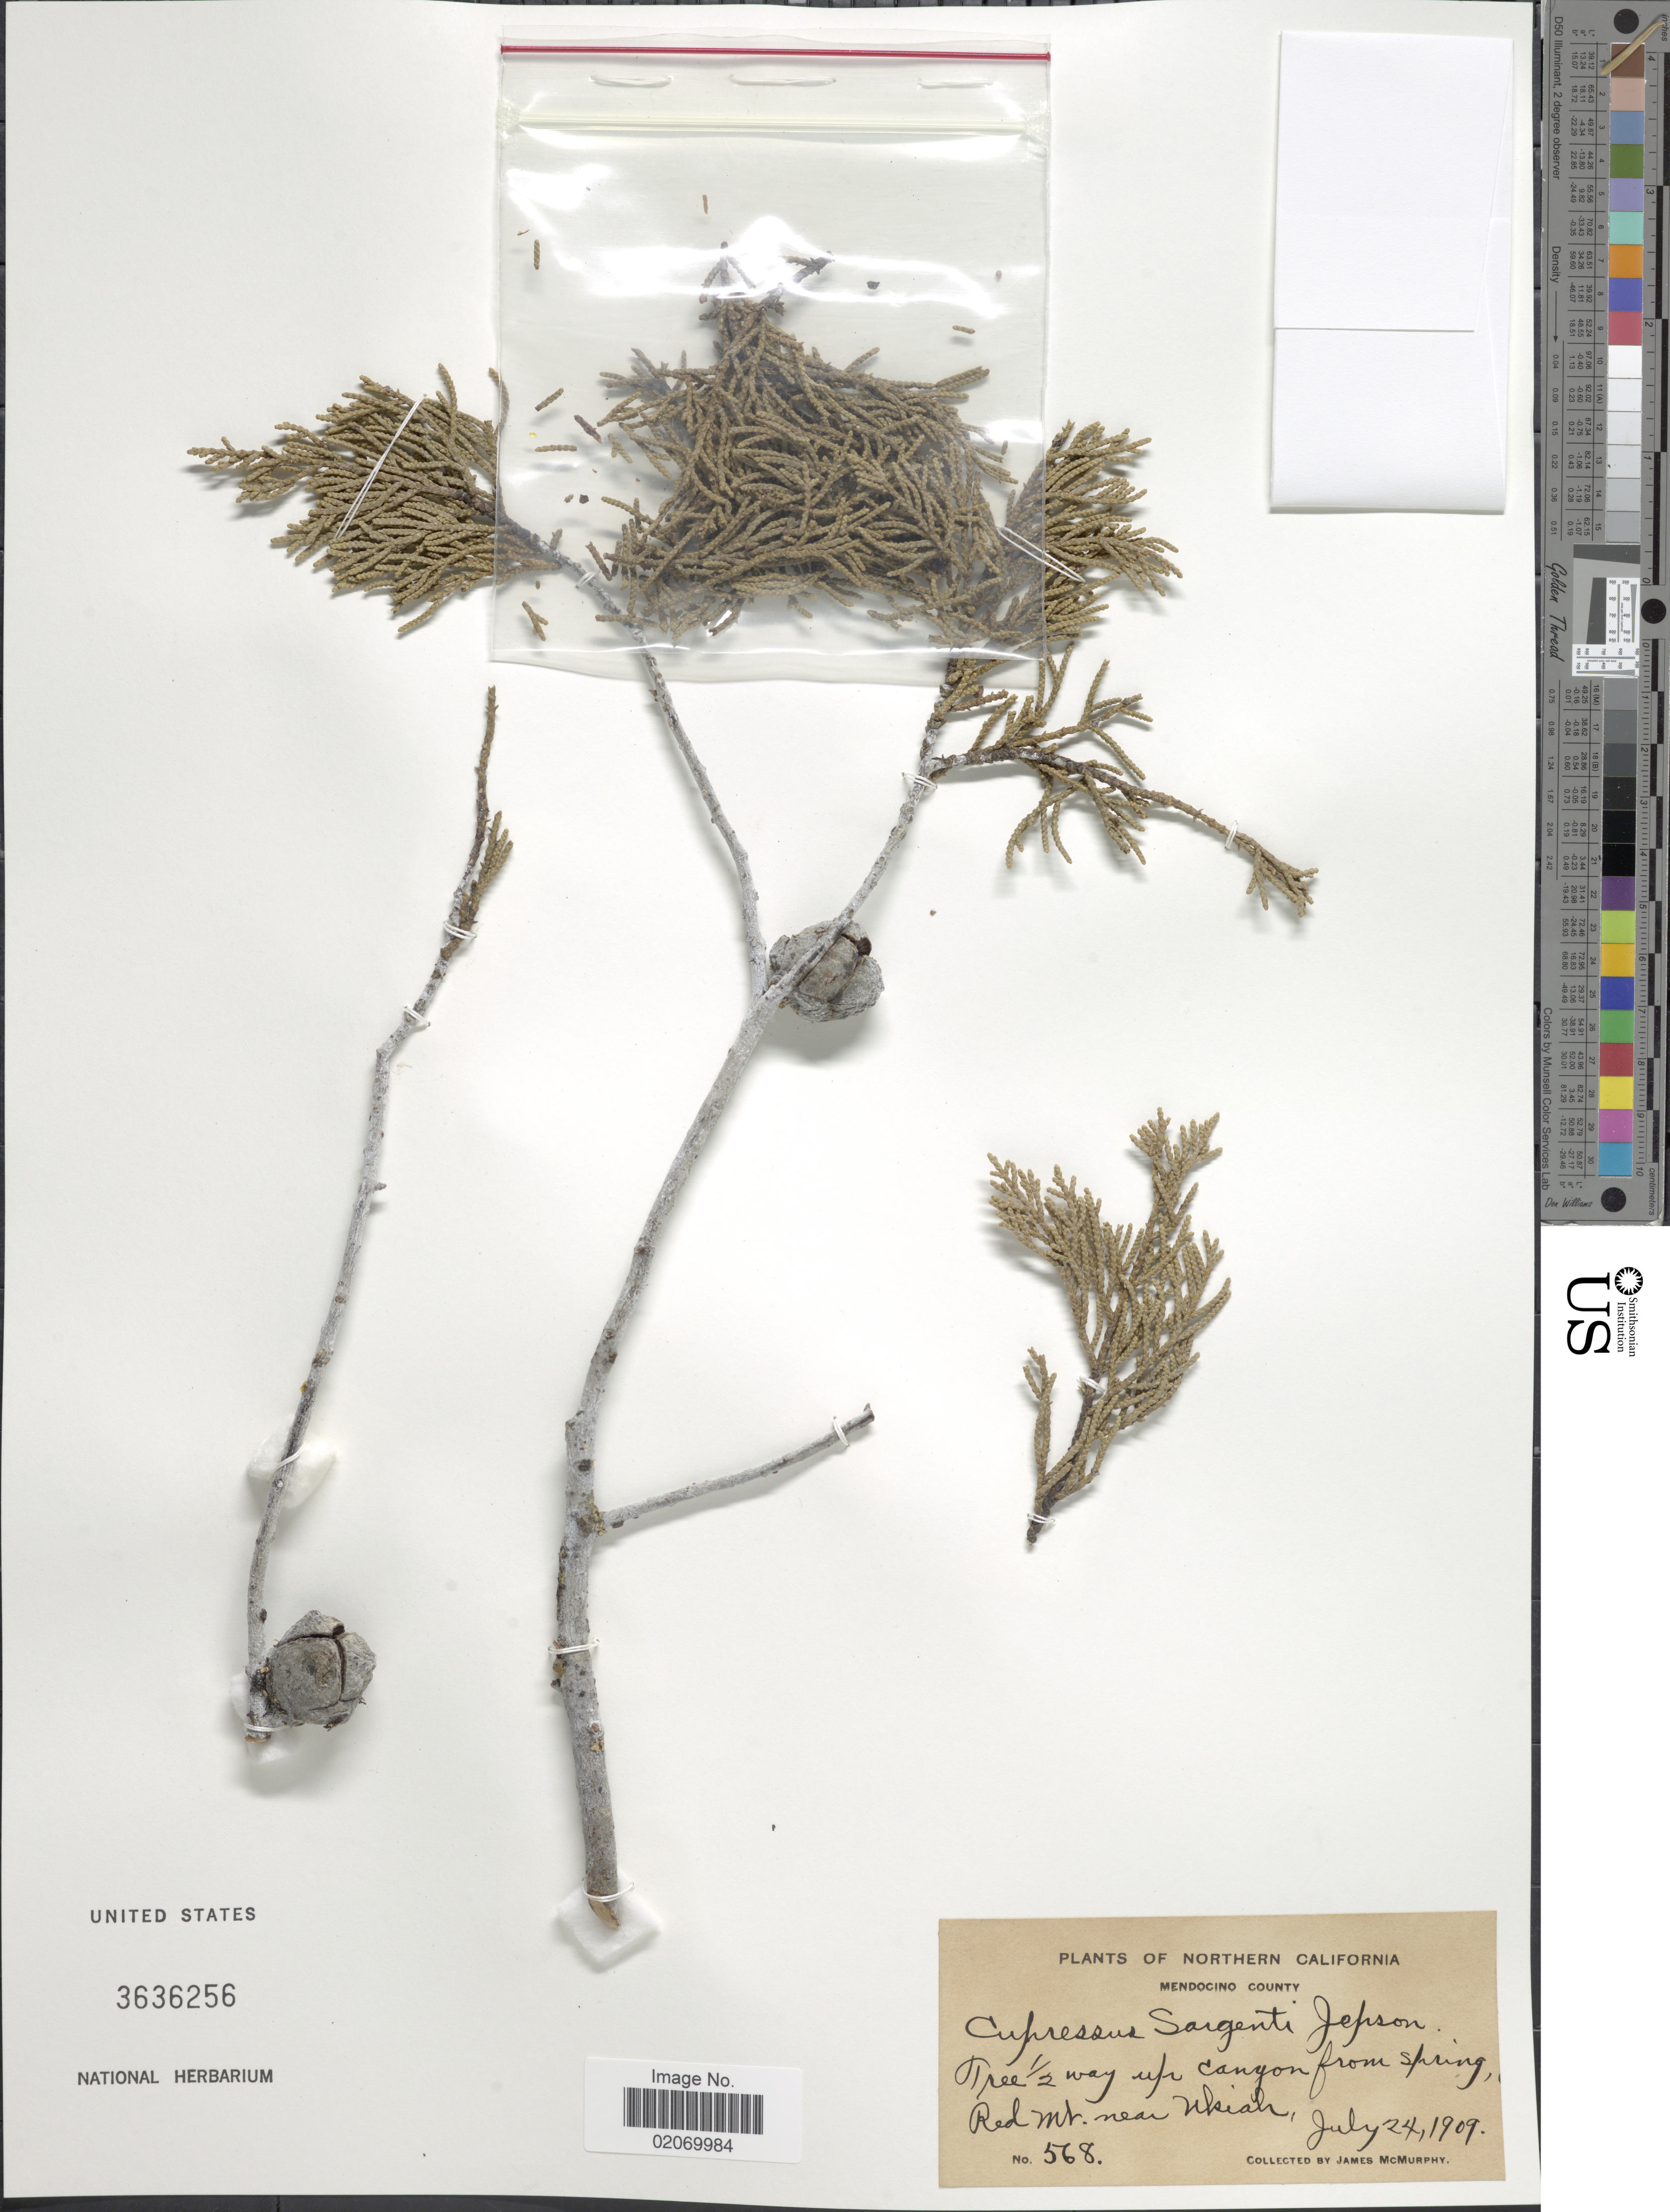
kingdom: Plantae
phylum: Tracheophyta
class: Pinopsida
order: Pinales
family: Cupressaceae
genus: Hesperocyparis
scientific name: Hesperocyparis sargentii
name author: (Jeps.) Bartel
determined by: (US) Smithsonian Institution - National Museum of Natural History - Department of Botany (UNITED STATES)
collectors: J. McMurphy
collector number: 568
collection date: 1909-07-24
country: United States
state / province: California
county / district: Mendocino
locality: Northern California, Mendocino County, Red Mt near Ukiah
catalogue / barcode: US 3636256